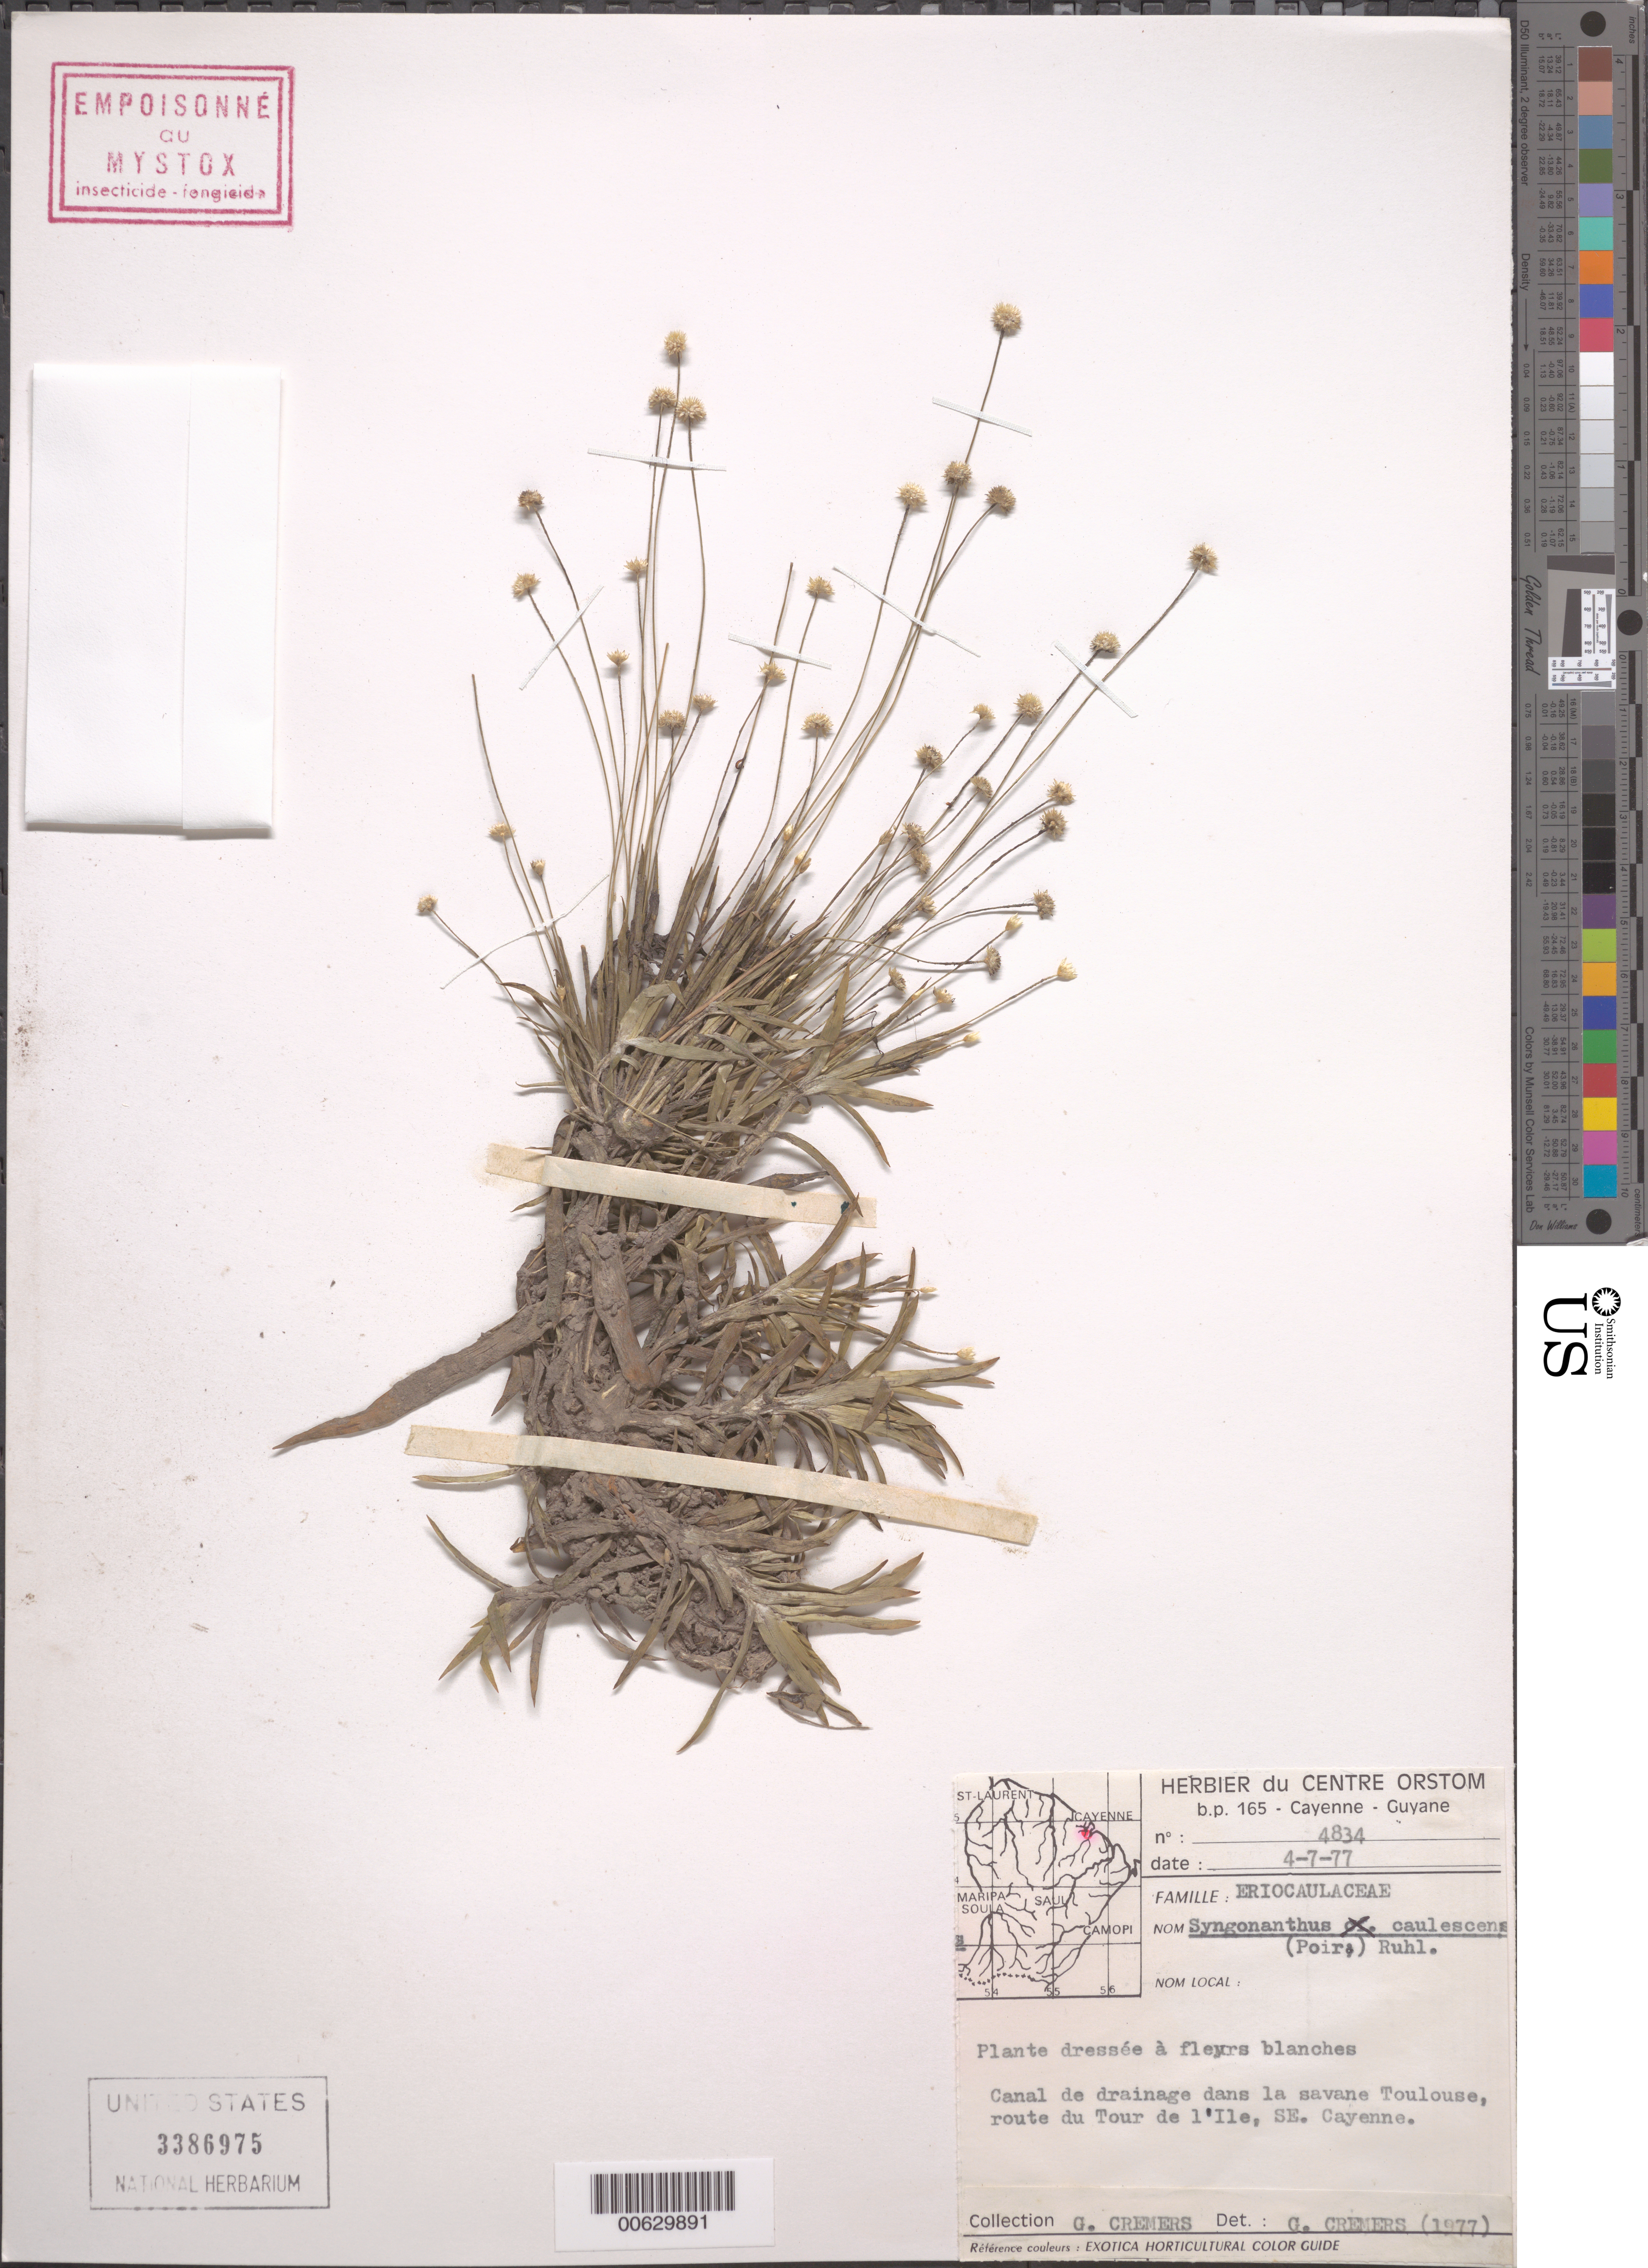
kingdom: Plantae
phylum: Tracheophyta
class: Liliopsida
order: Poales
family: Eriocaulaceae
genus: Syngonanthus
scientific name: Syngonanthus caulescens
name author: (Poir.) Ruhland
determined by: Cremers, Georges A.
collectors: G. Cremers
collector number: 4834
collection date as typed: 4-Jul-77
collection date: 1977-07-04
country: French Guiana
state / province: Cayenne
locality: Cayenne, SE, savane Toulous, route du tour de l'Ile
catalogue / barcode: US 3386975